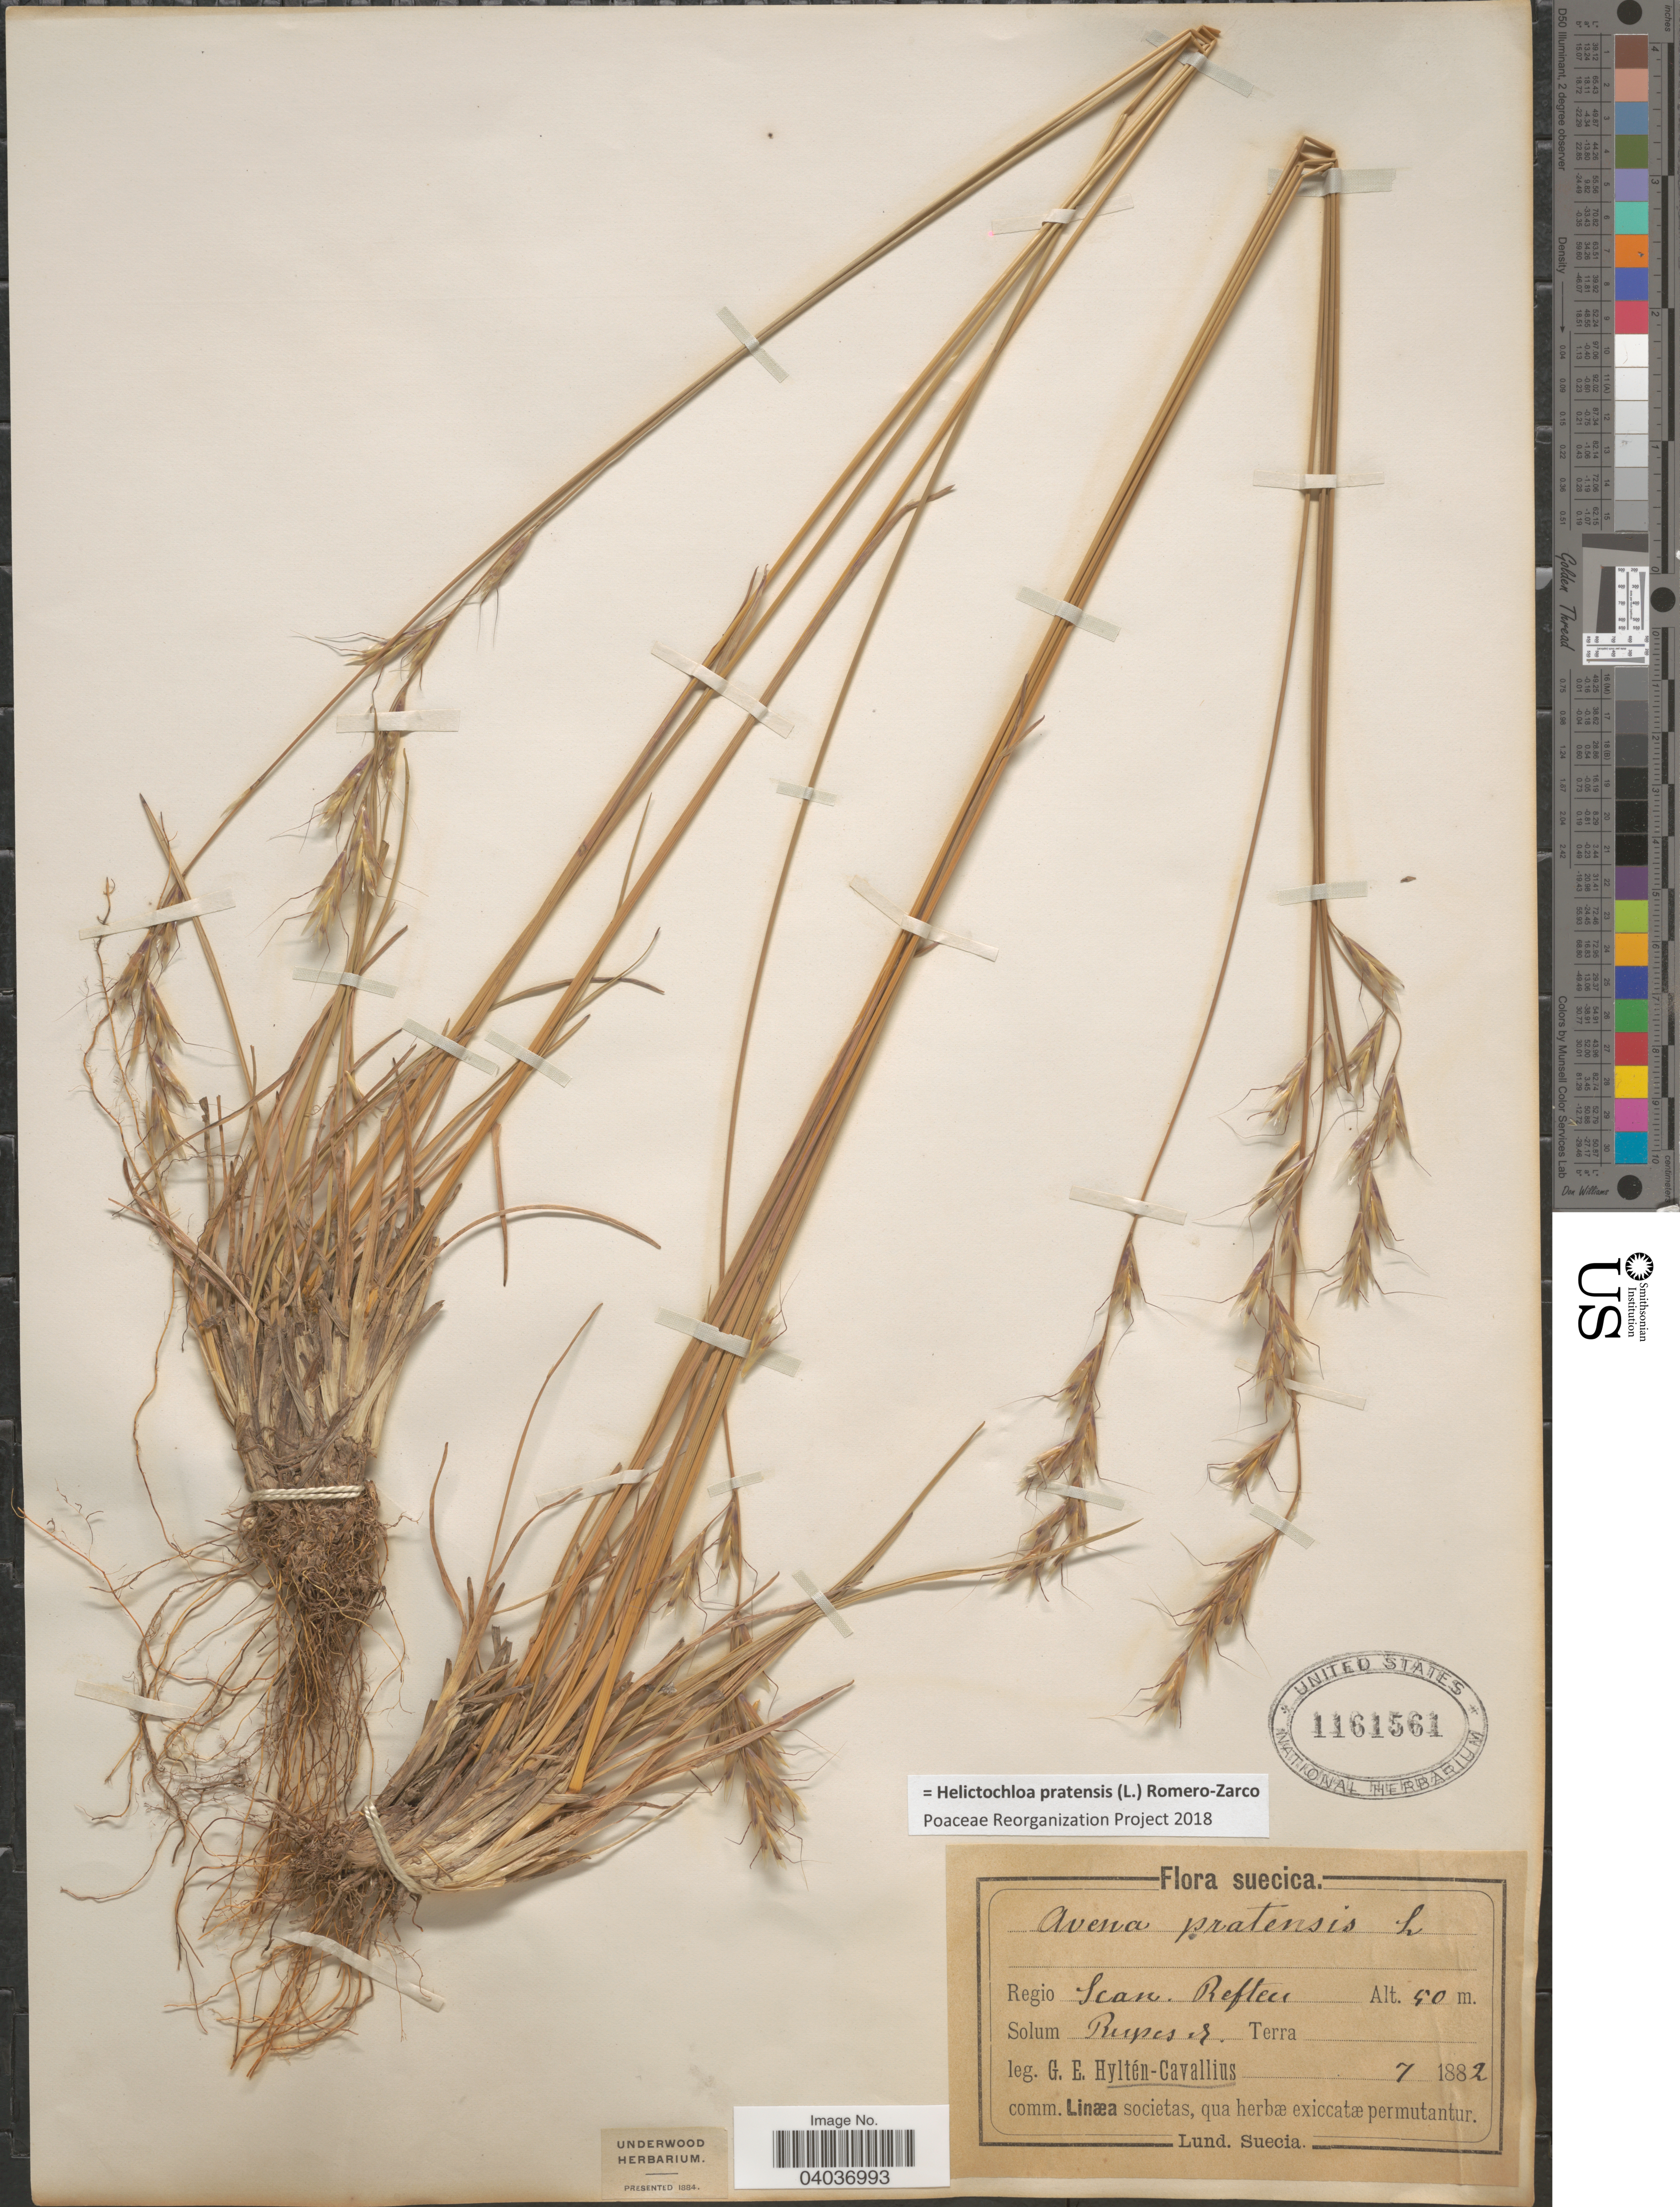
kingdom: Plantae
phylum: Tracheophyta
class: Liliopsida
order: Poales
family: Poaceae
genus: Helictochloa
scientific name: Helictochloa pratensis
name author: (L.) Romero-Zarco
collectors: G. Hyltén-Cavallius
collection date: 1882-07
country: Sweden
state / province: Skåne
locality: Suecica. Regio Scan. Reften.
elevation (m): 50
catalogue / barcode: US 1161561